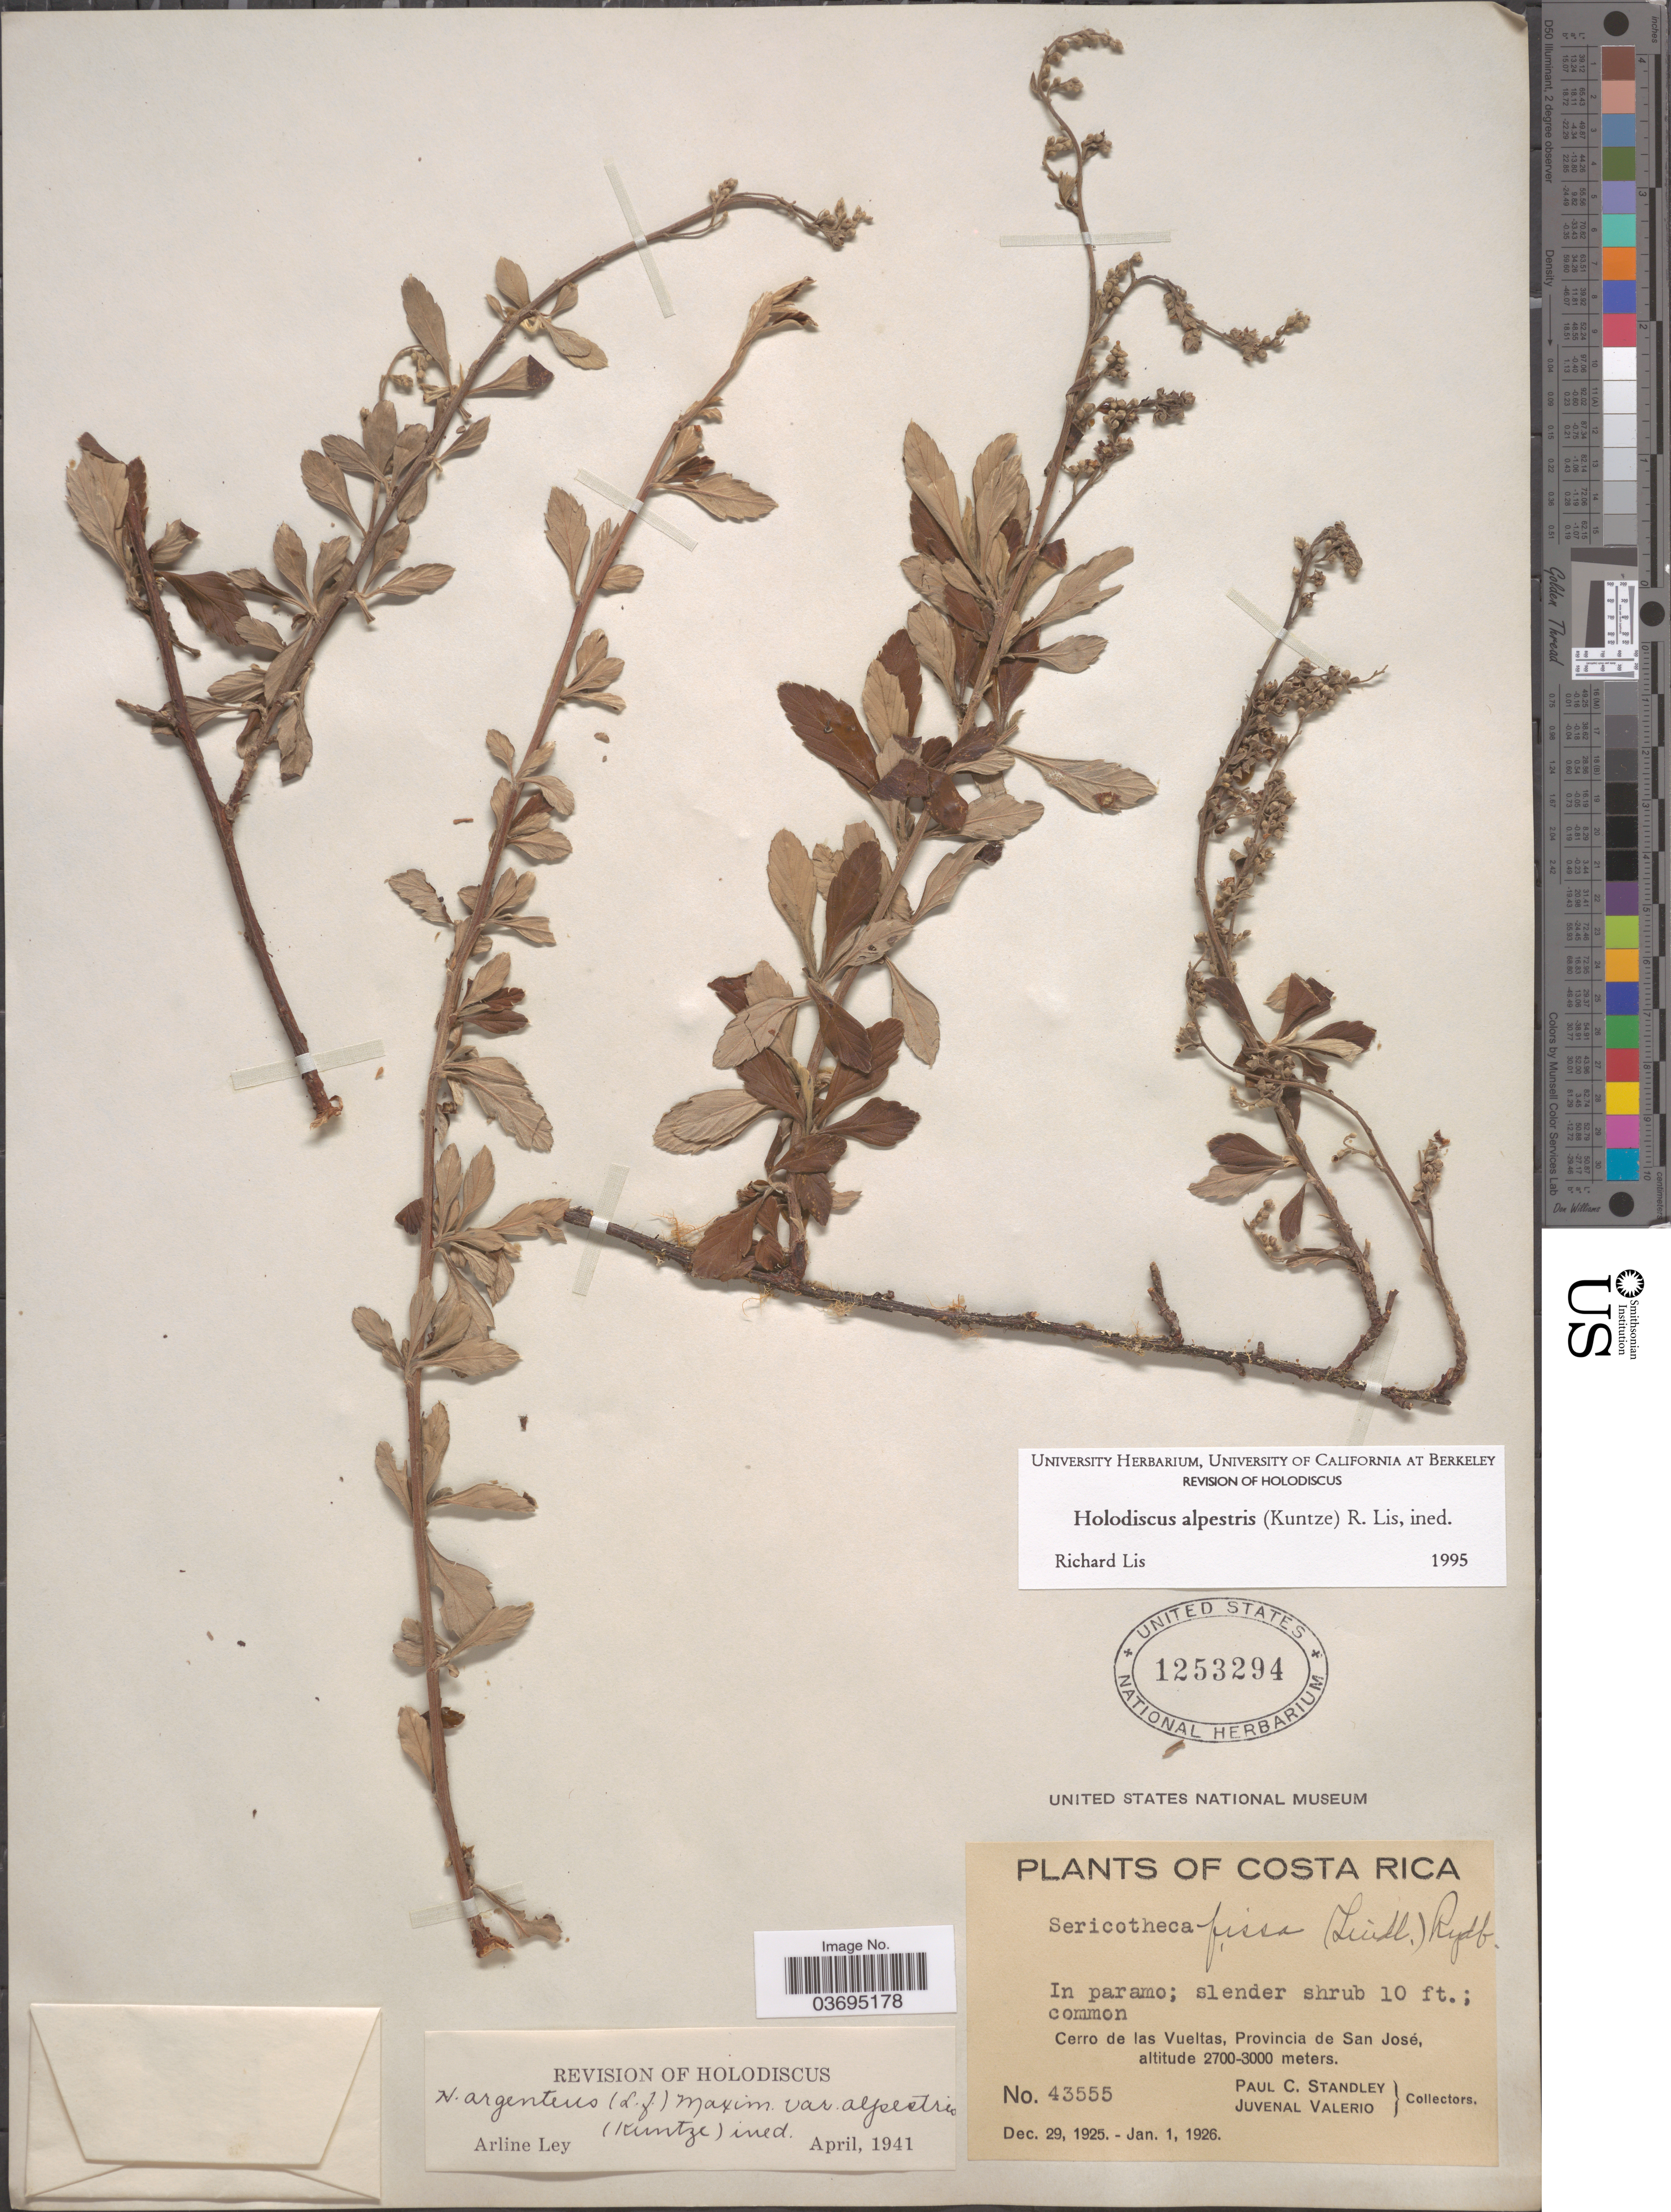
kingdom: Plantae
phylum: Tracheophyta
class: Magnoliopsida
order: Rosales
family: Rosaceae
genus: Holodiscus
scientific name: Holodiscus argenteus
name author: (L. f.) Maxim.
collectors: P. C. Standley & J. Valerio R.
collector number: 43555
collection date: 1925-12-29/1926-01-01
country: Costa Rica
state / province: San José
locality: Cerro de las Vueltas.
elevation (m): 2700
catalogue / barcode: US 1253294